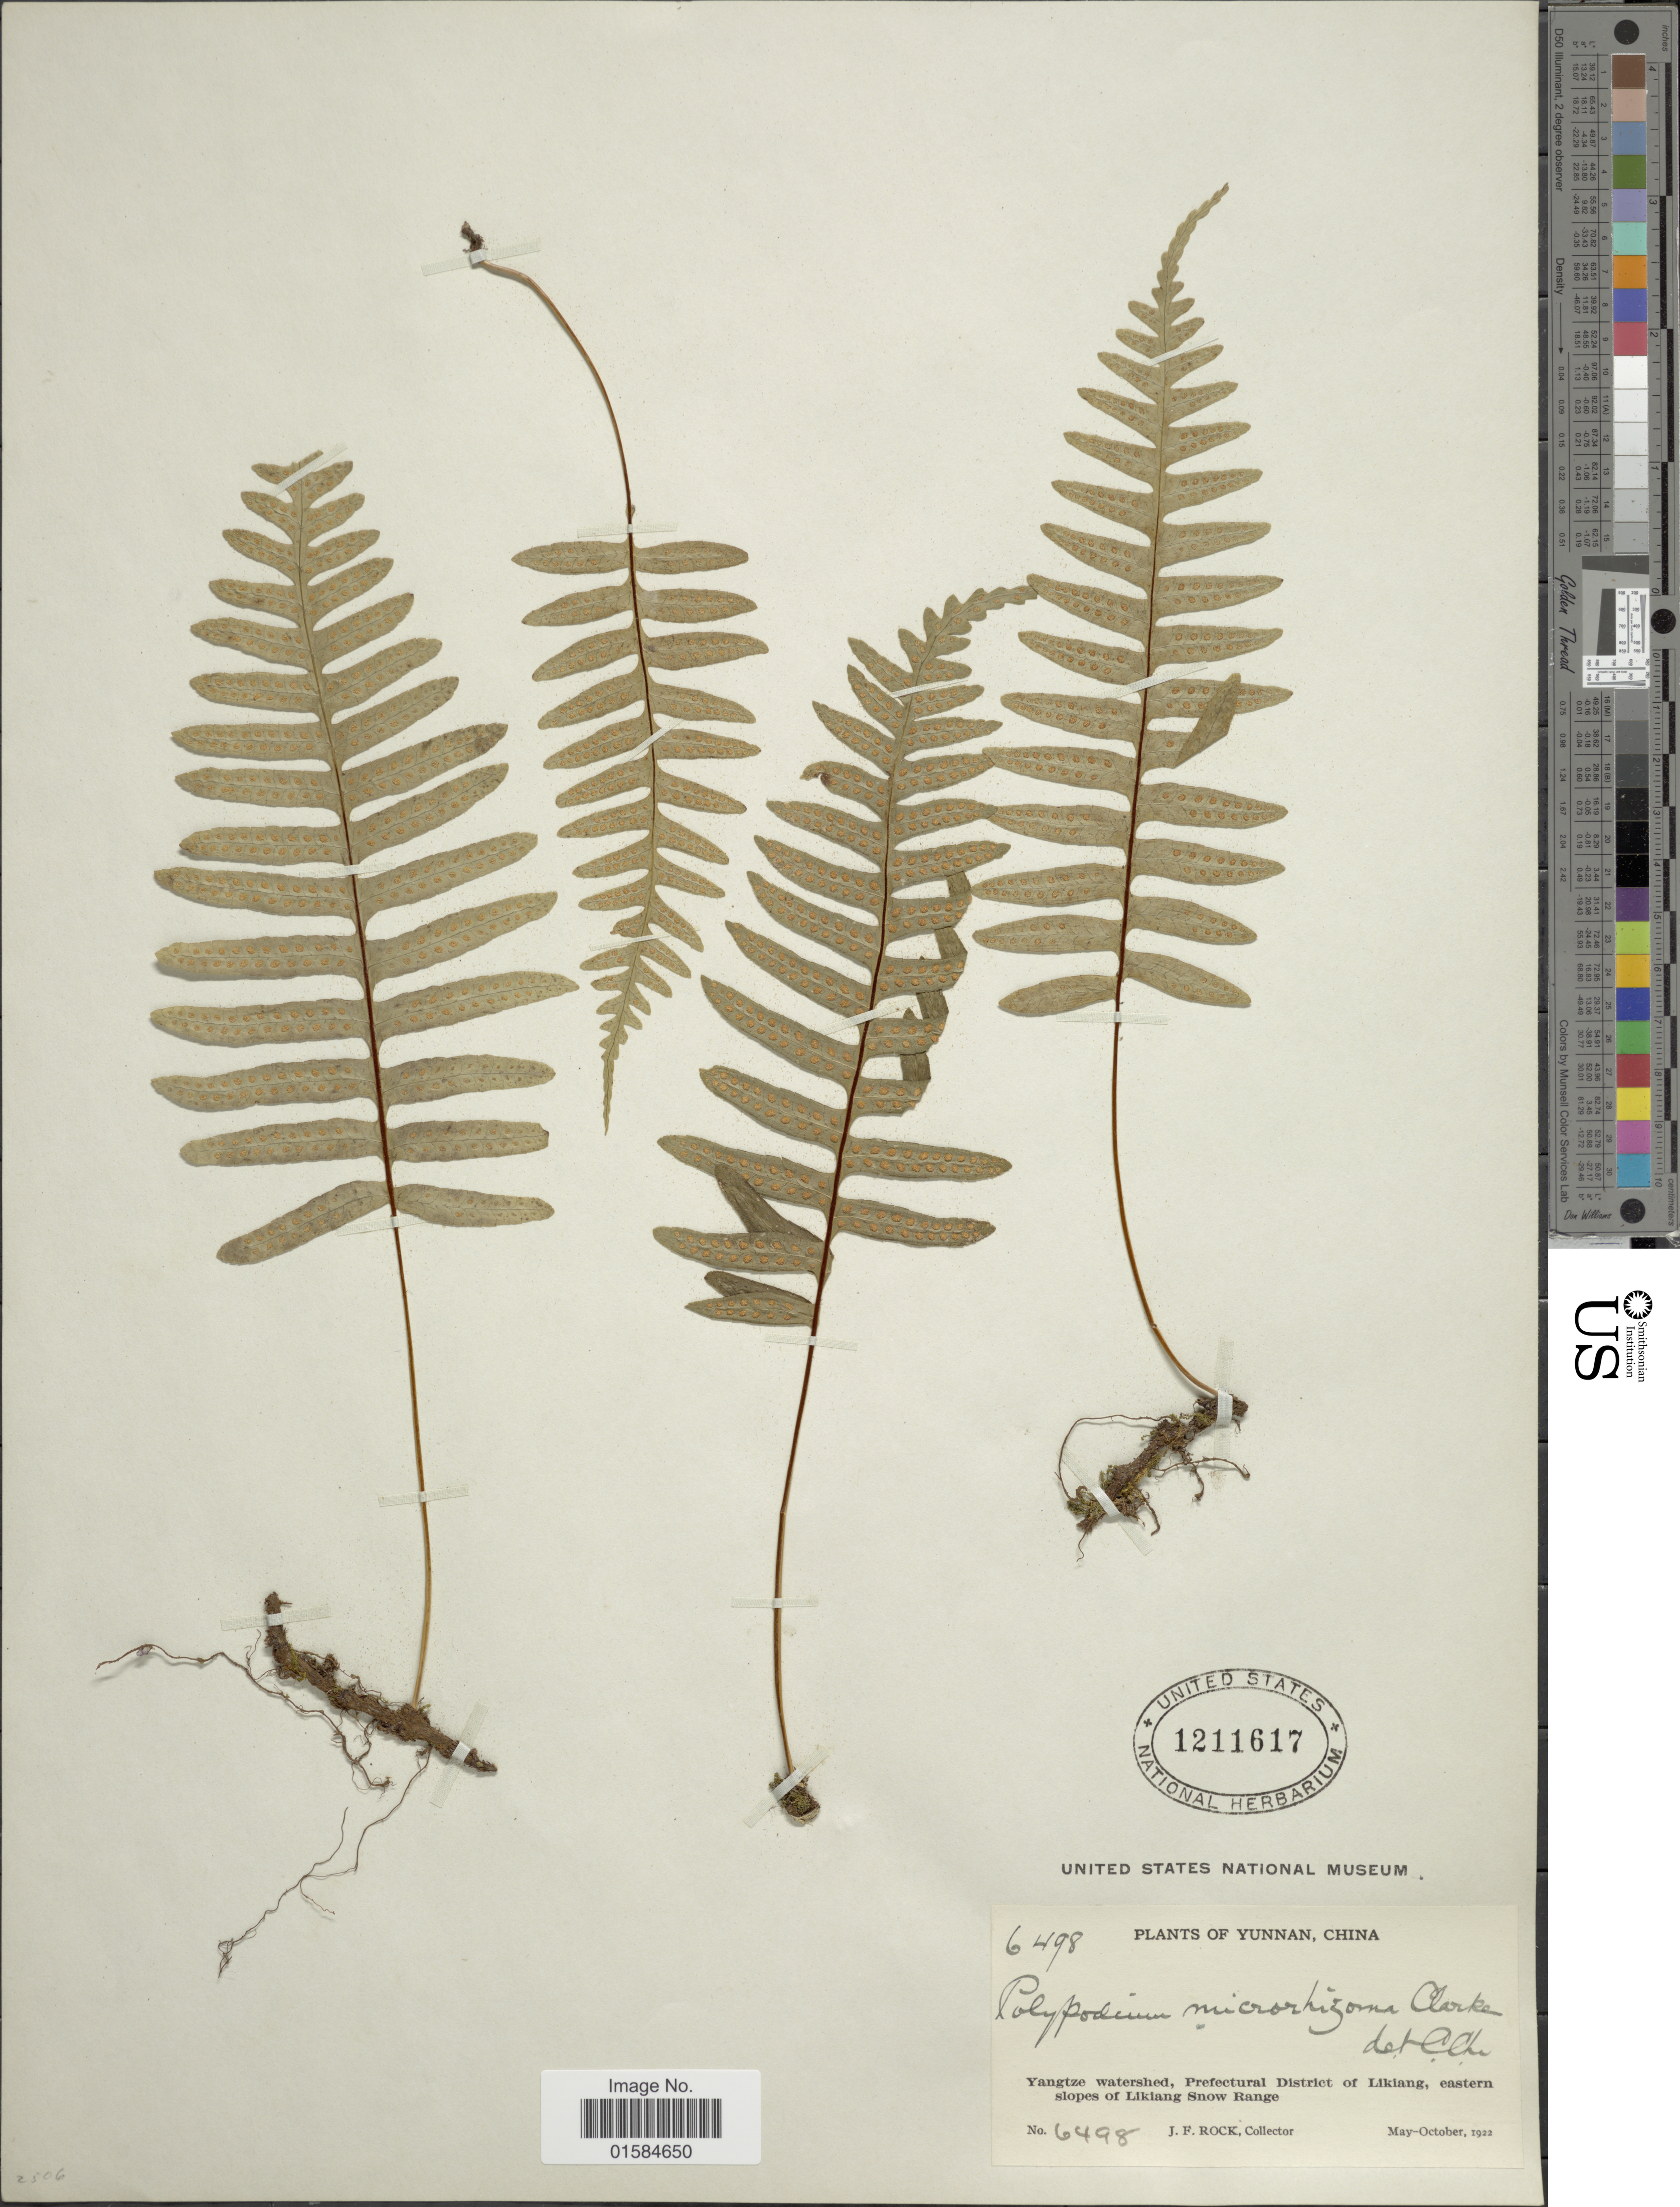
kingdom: Plantae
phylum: Tracheophyta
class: Polypodiopsida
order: Polypodiales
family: Polypodiaceae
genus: Goniophlebium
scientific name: Goniophlebium microrhizoma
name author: (C.B. Clarke) Bedd.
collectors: J. Rock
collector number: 6498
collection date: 1922-05/1922-10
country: China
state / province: Yunnan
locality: Yangtze watershed, Prefectural District of Likiang, eastern slopes of Likiang Snow Range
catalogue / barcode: US 1211617